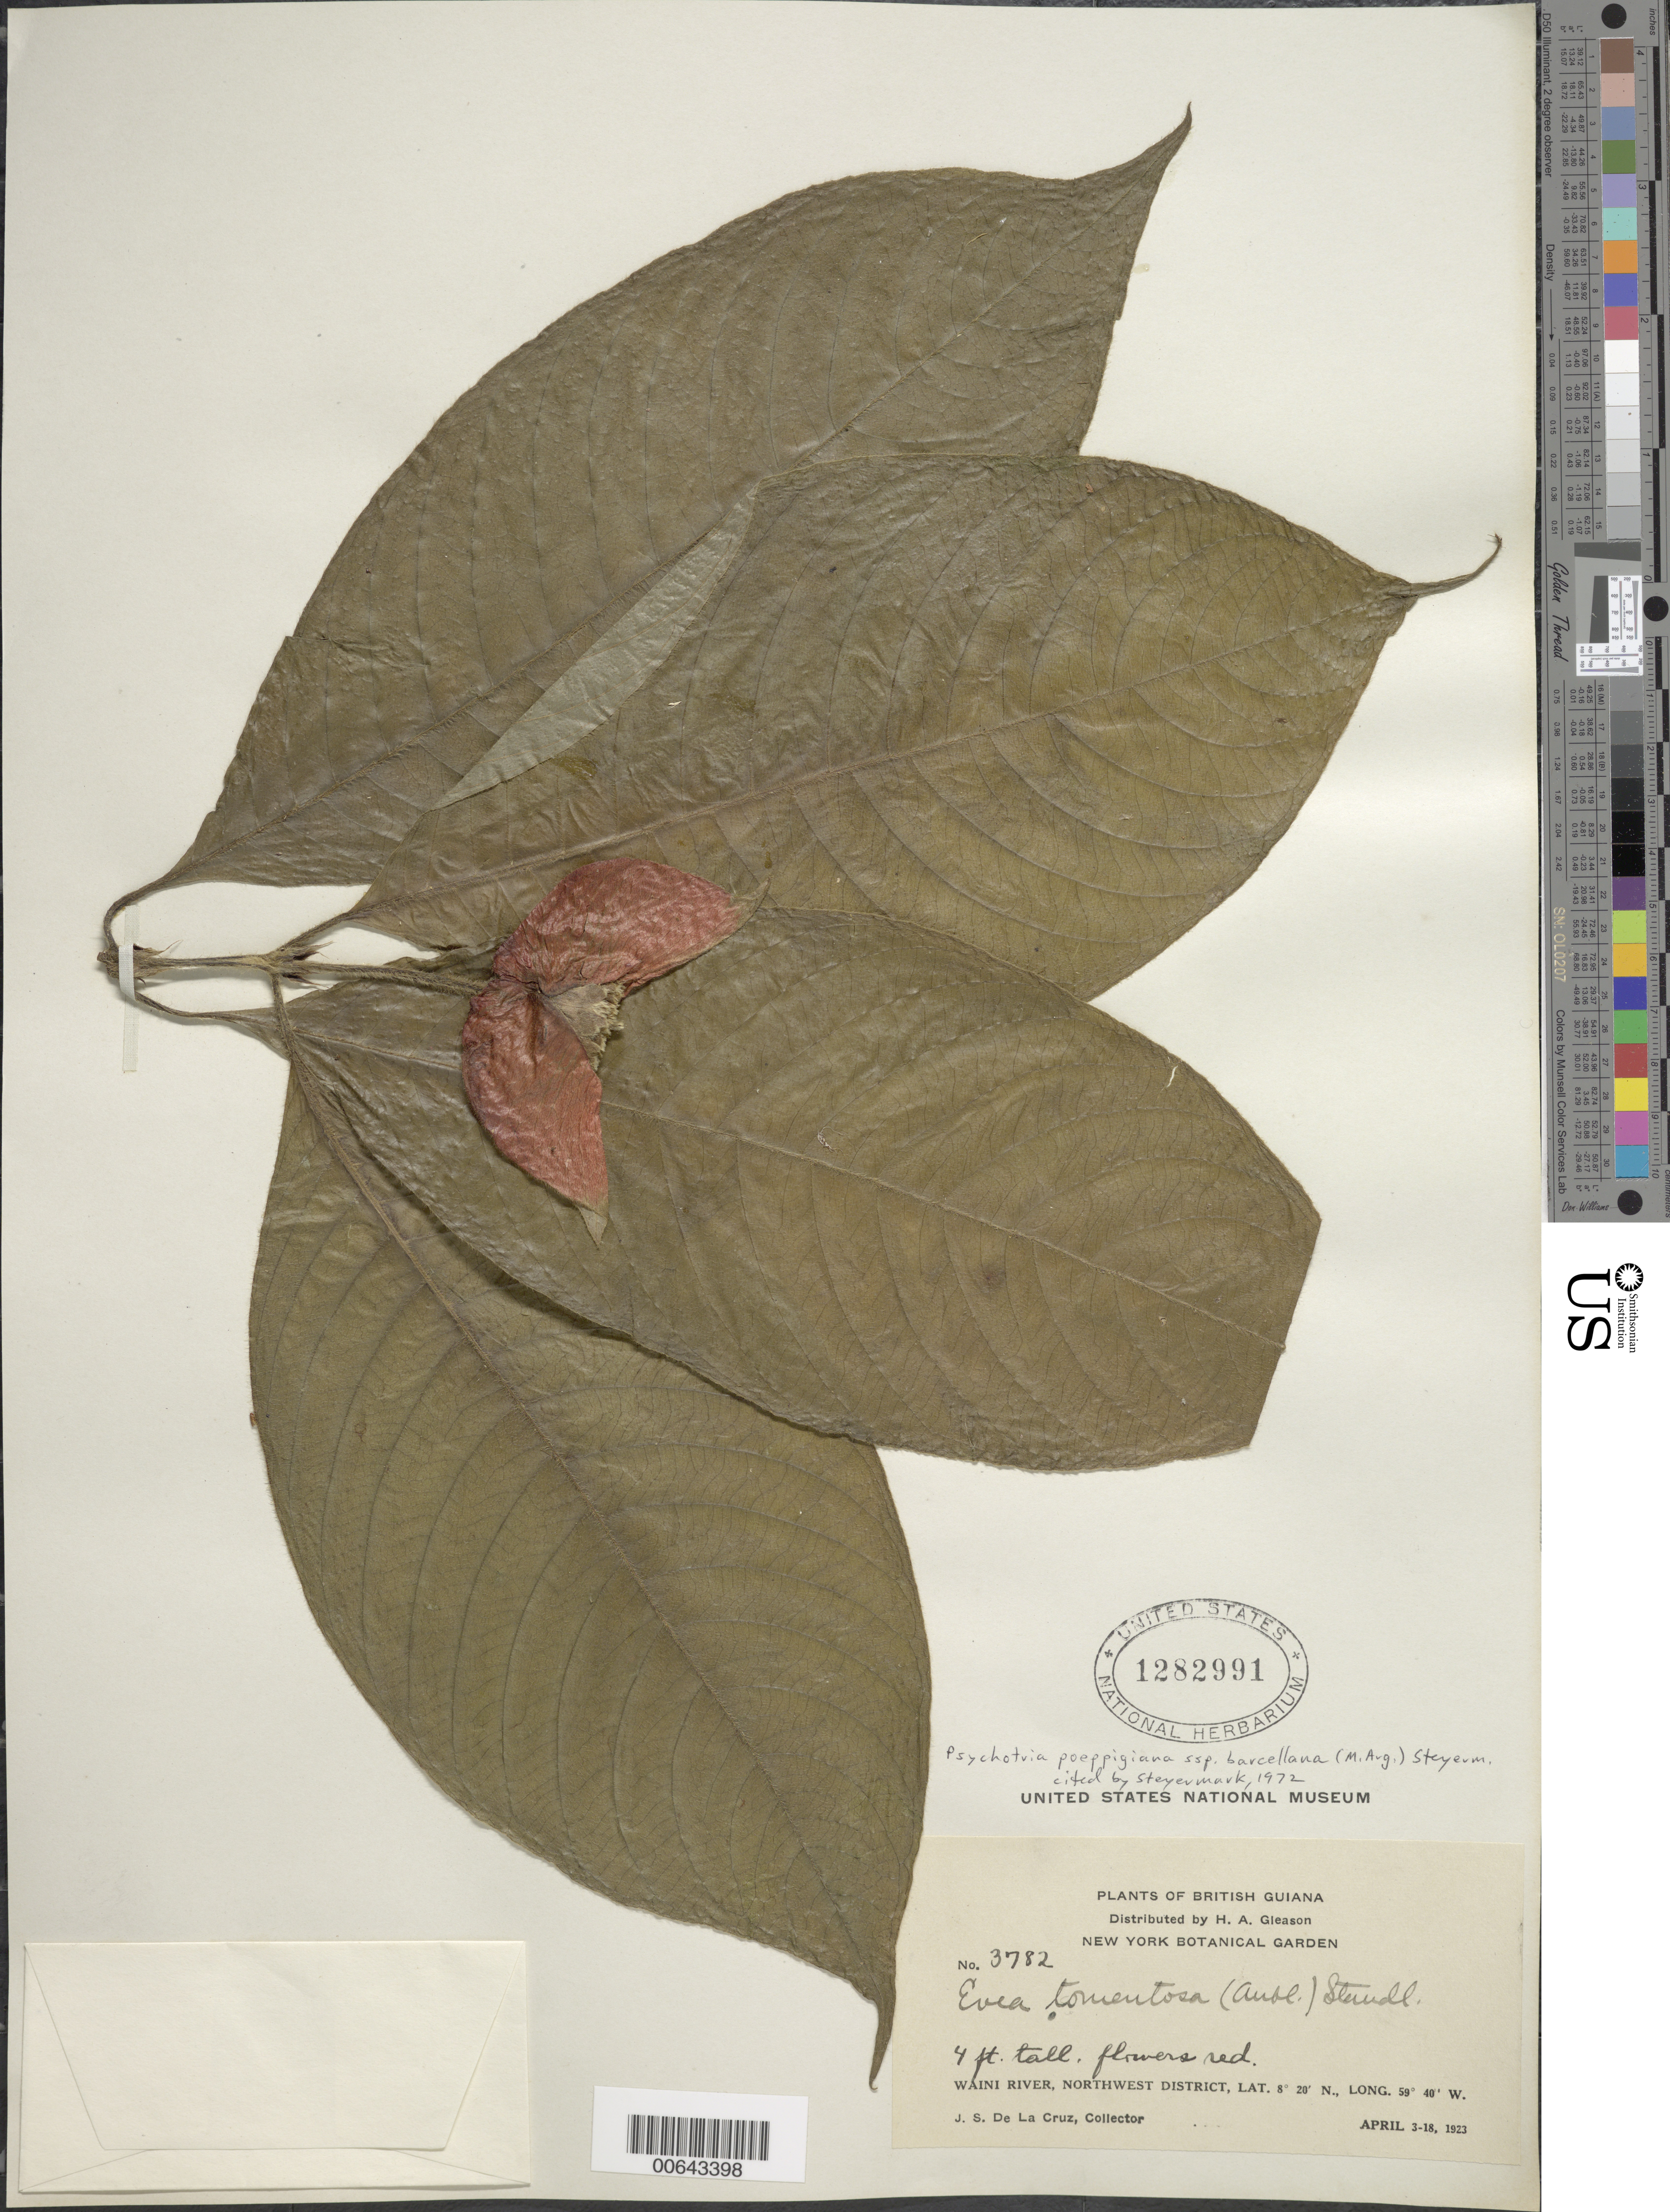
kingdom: Plantae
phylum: Tracheophyta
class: Magnoliopsida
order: Gentianales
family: Rubiaceae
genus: Palicourea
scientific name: Palicourea tomentosa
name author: (Aubl.) Borhidi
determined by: Kirkbride, J. H., Jr.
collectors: J. S. de la Cruz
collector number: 3782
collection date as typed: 3-Apr-23 to 18-Apr-23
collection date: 1923-04-03/1923-04-18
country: Guyana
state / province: Barima-Waini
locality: Waini R., NW District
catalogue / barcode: US 1282991